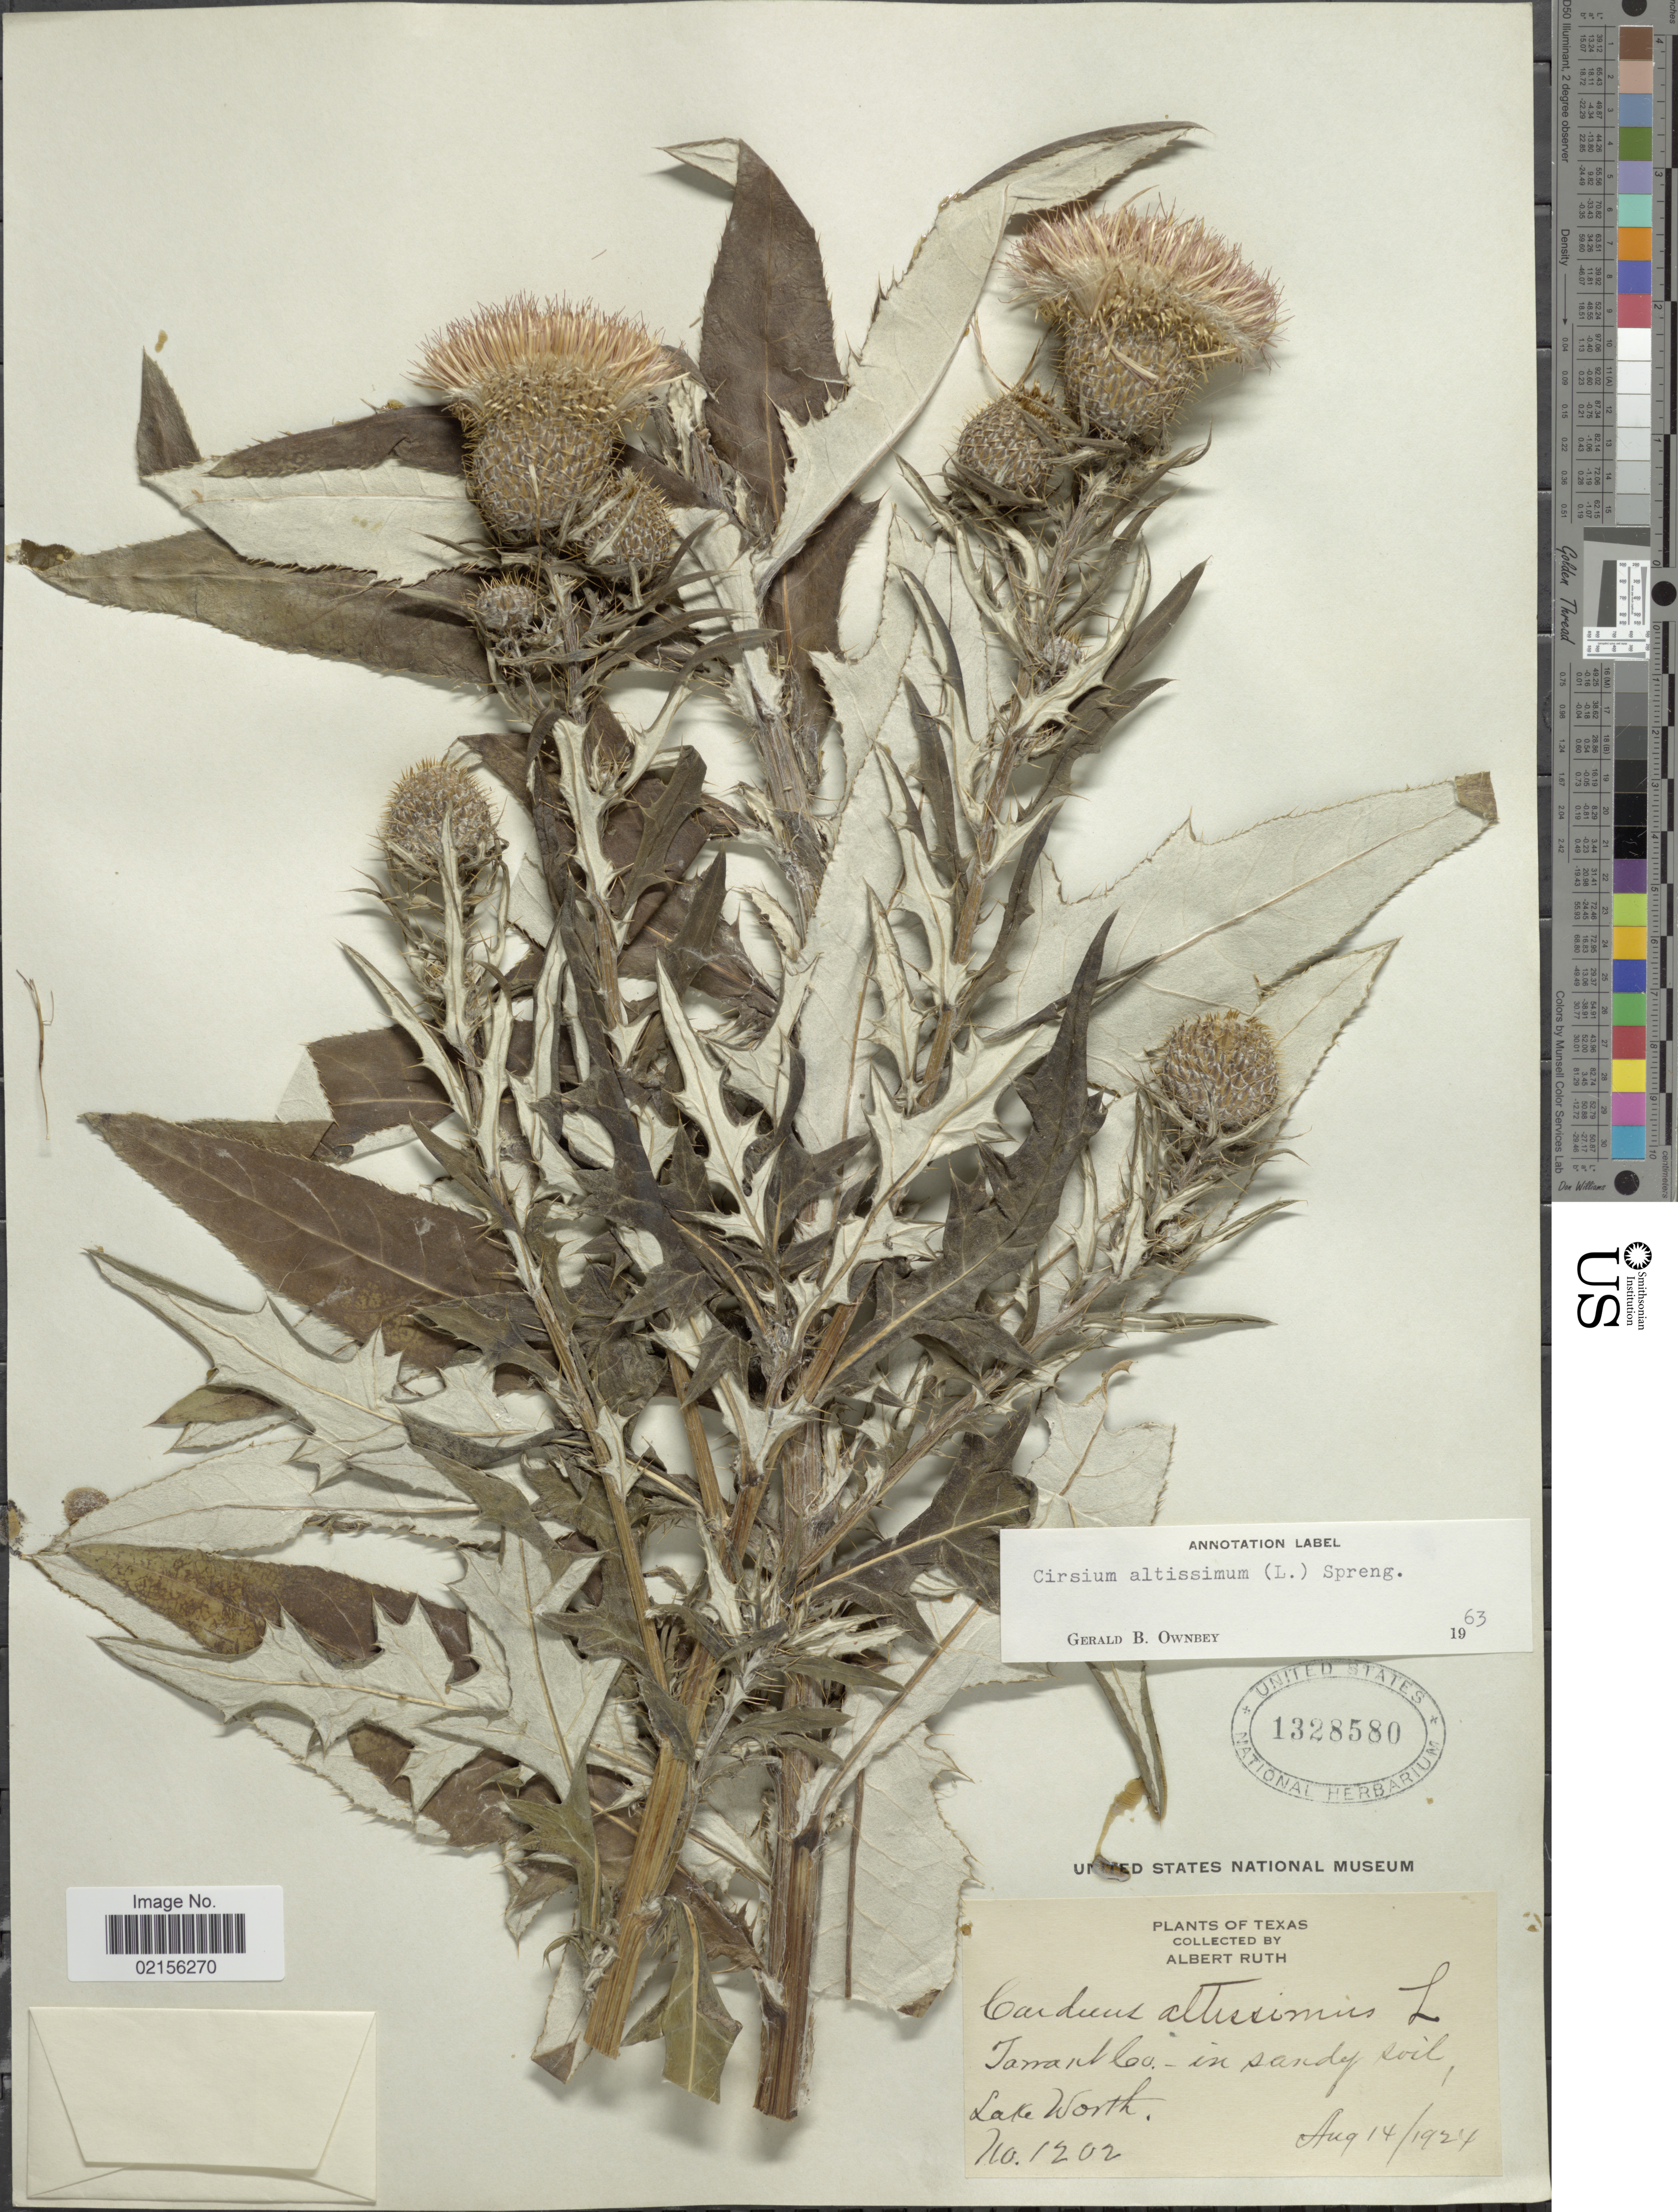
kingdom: Plantae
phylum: Tracheophyta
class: Magnoliopsida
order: Asterales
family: Asteraceae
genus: Cirsium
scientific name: Cirsium altissimum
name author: (L.) Spreng.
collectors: A. Ruth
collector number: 1202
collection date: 1924-08-14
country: United States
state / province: Texas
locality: Tarrant Co. - in sandy soil, Lake Worth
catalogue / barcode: US 1328580